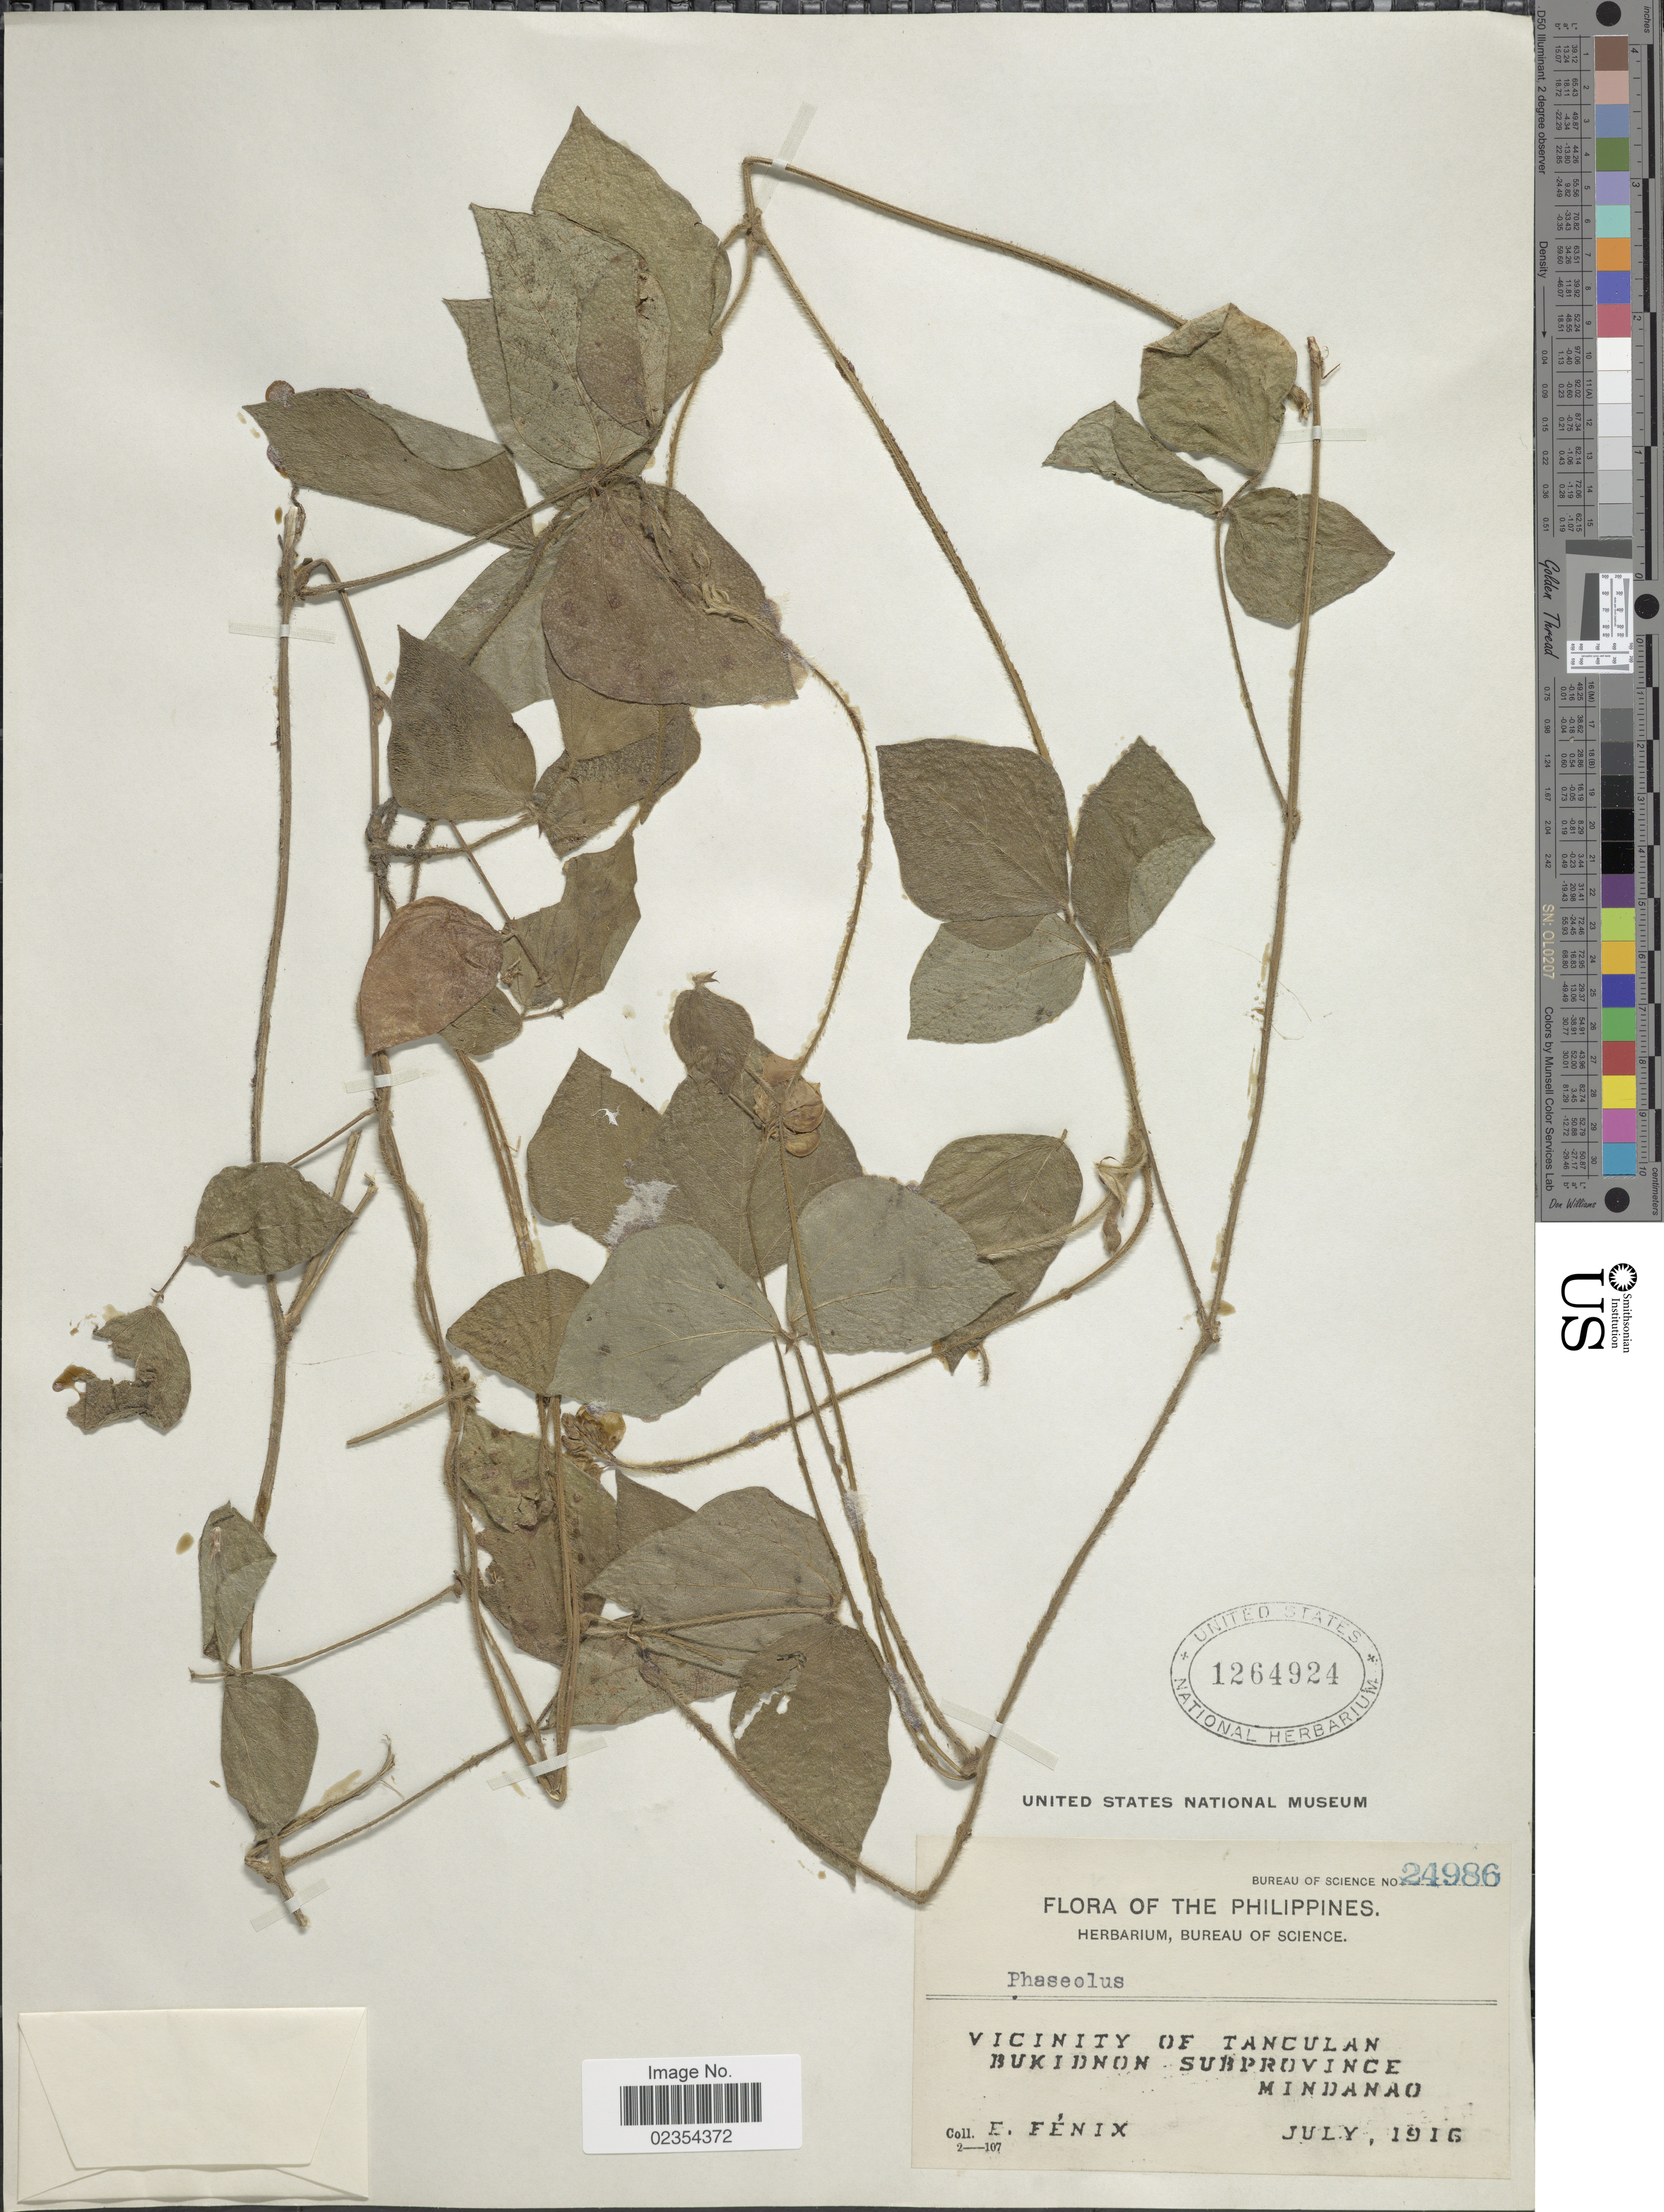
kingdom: Plantae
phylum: Tracheophyta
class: Magnoliopsida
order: Fabales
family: Fabaceae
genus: Vigna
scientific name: Vigna sp.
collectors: E. Fénix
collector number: Bureau of Science 24986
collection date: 1916-07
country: Philippines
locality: Vicinity of Tanculan, Bukidnon Subprovince, Mindanao.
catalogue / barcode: US 1264924